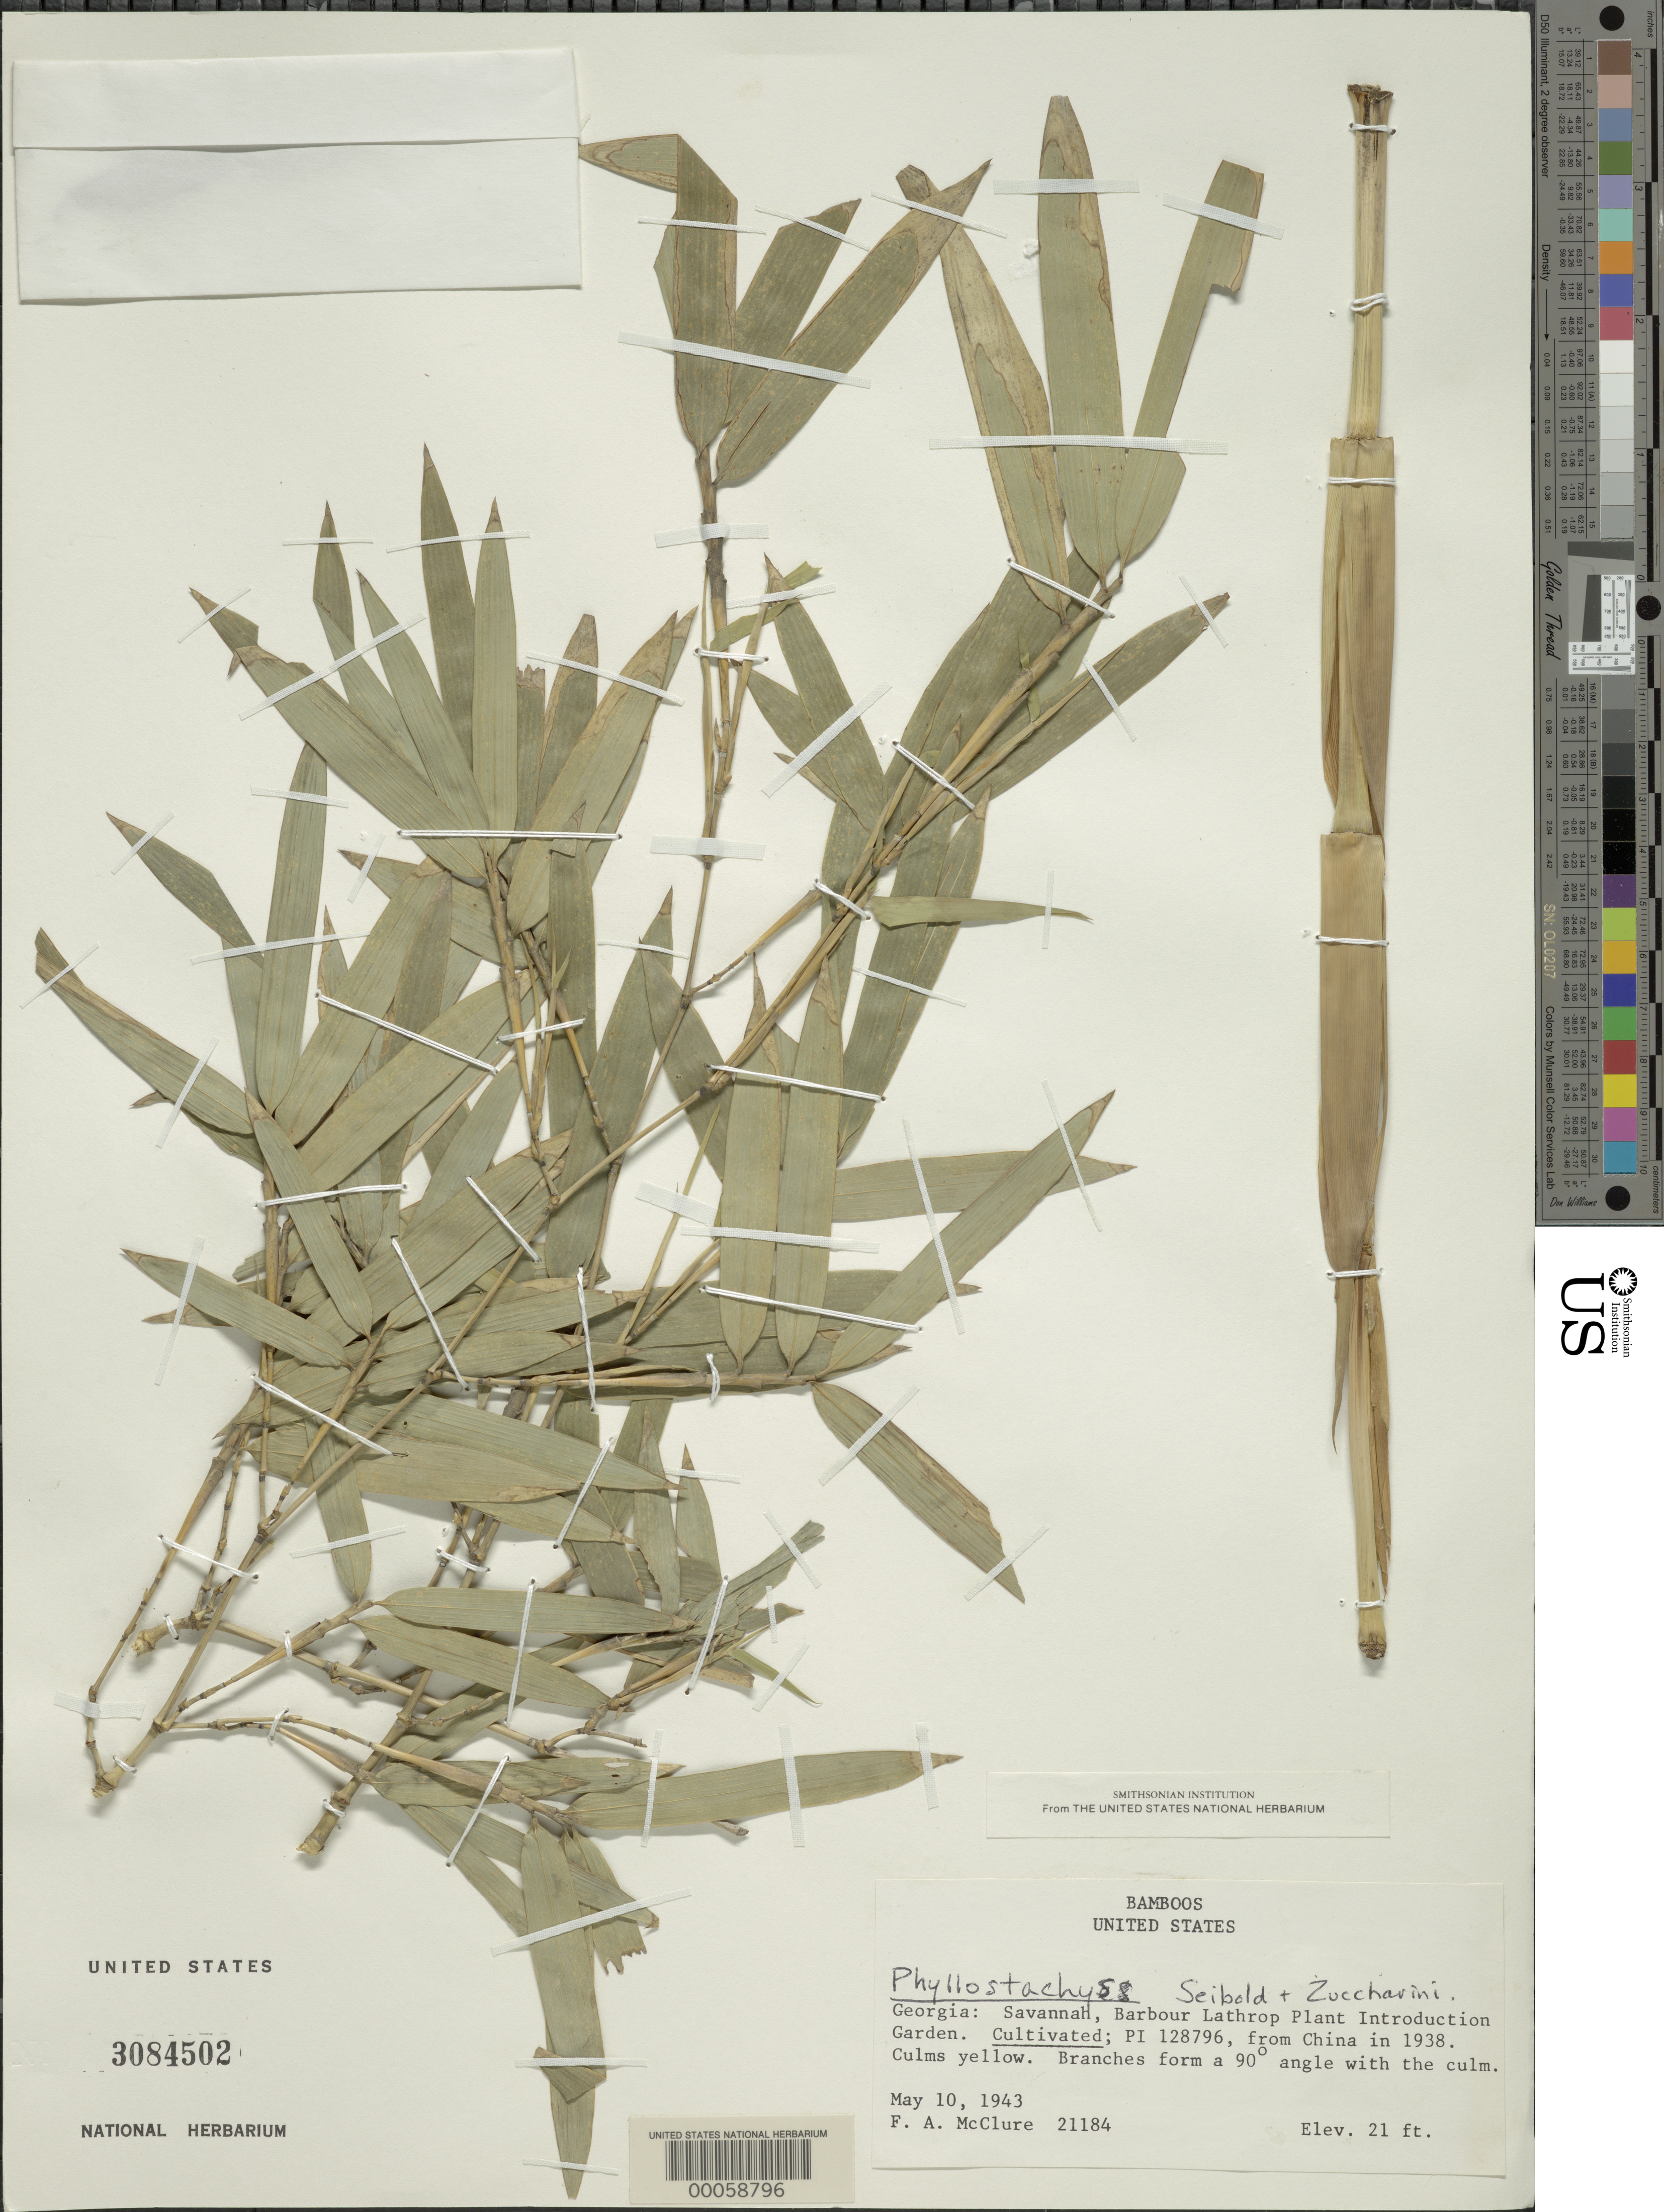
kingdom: Plantae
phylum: Tracheophyta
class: Liliopsida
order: Poales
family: Poaceae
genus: Phyllostachys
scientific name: Phyllostachys sp.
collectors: F. A. McClure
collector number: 21184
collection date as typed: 10 May 1943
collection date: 1943-05-10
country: United States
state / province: Georgia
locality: Savannah, barbour lathrop plant introduction garden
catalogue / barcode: US 3084502